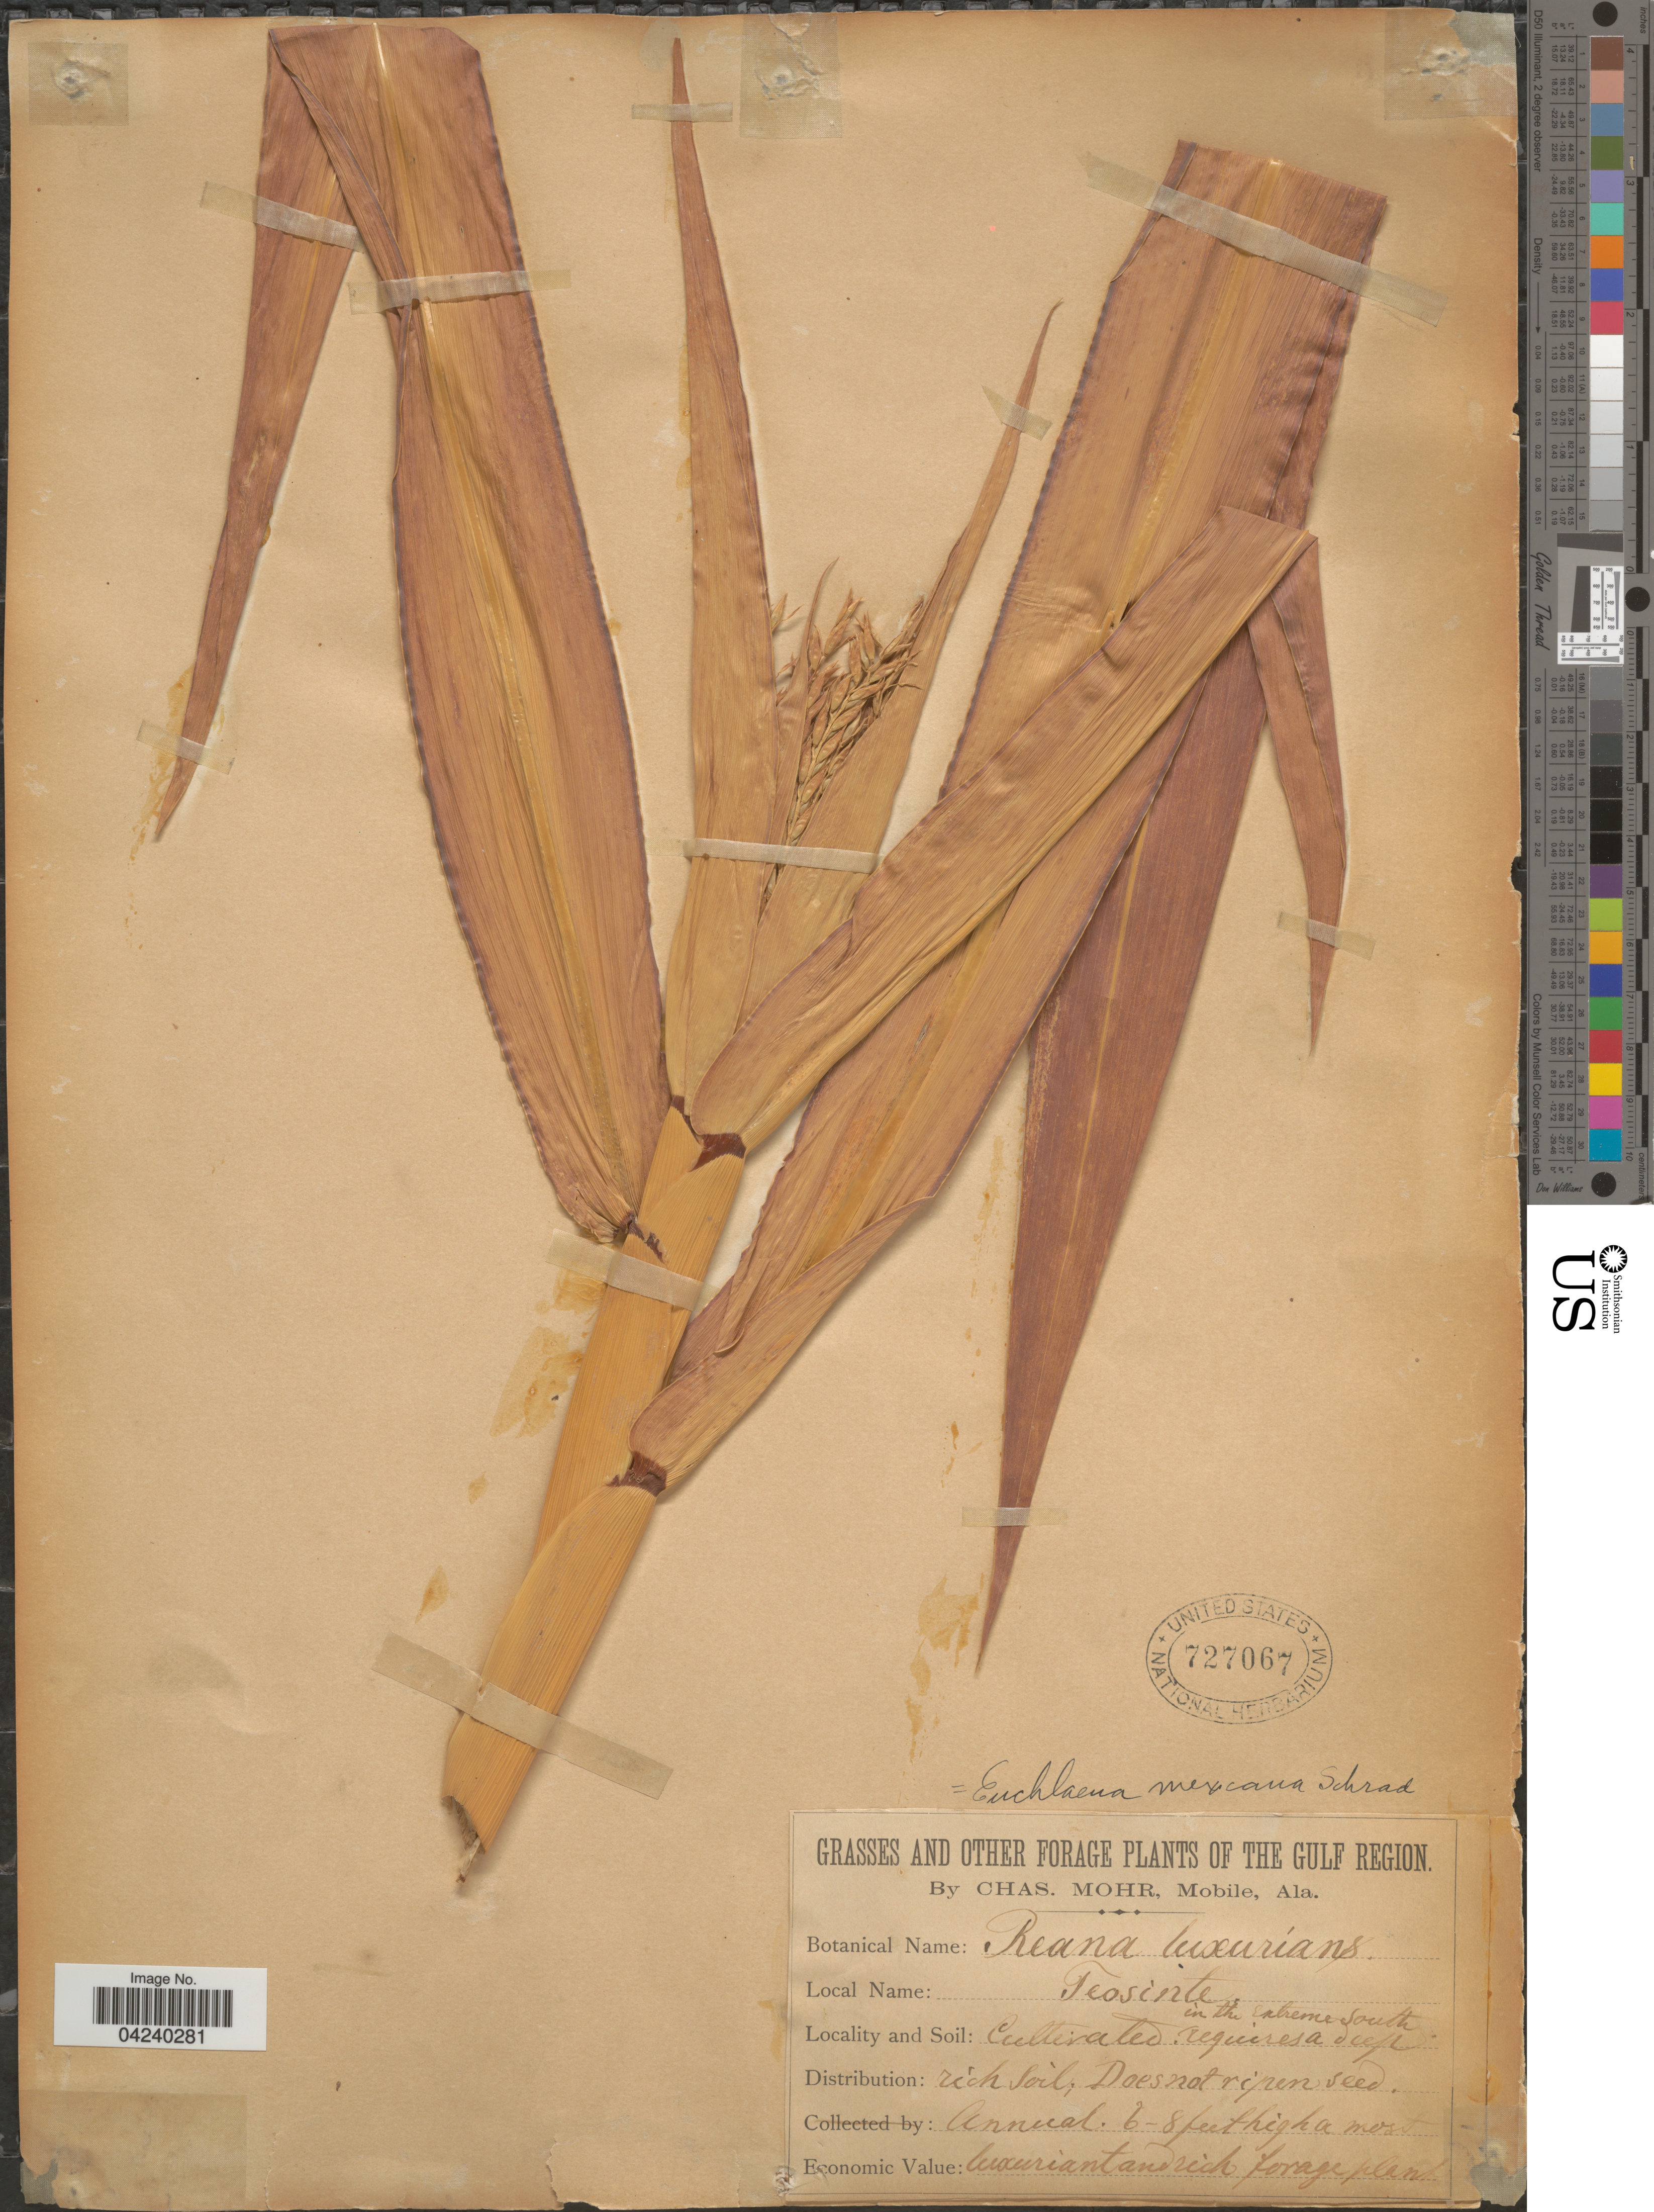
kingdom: Plantae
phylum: Tracheophyta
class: Liliopsida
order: Poales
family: Poaceae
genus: Zea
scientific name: Zea mays subsp. mexicana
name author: (Schrad.) Iltis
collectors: Mohr, C. T. (herbarium)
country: United States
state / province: Alabama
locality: Gulf Region.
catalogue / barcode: US 727067